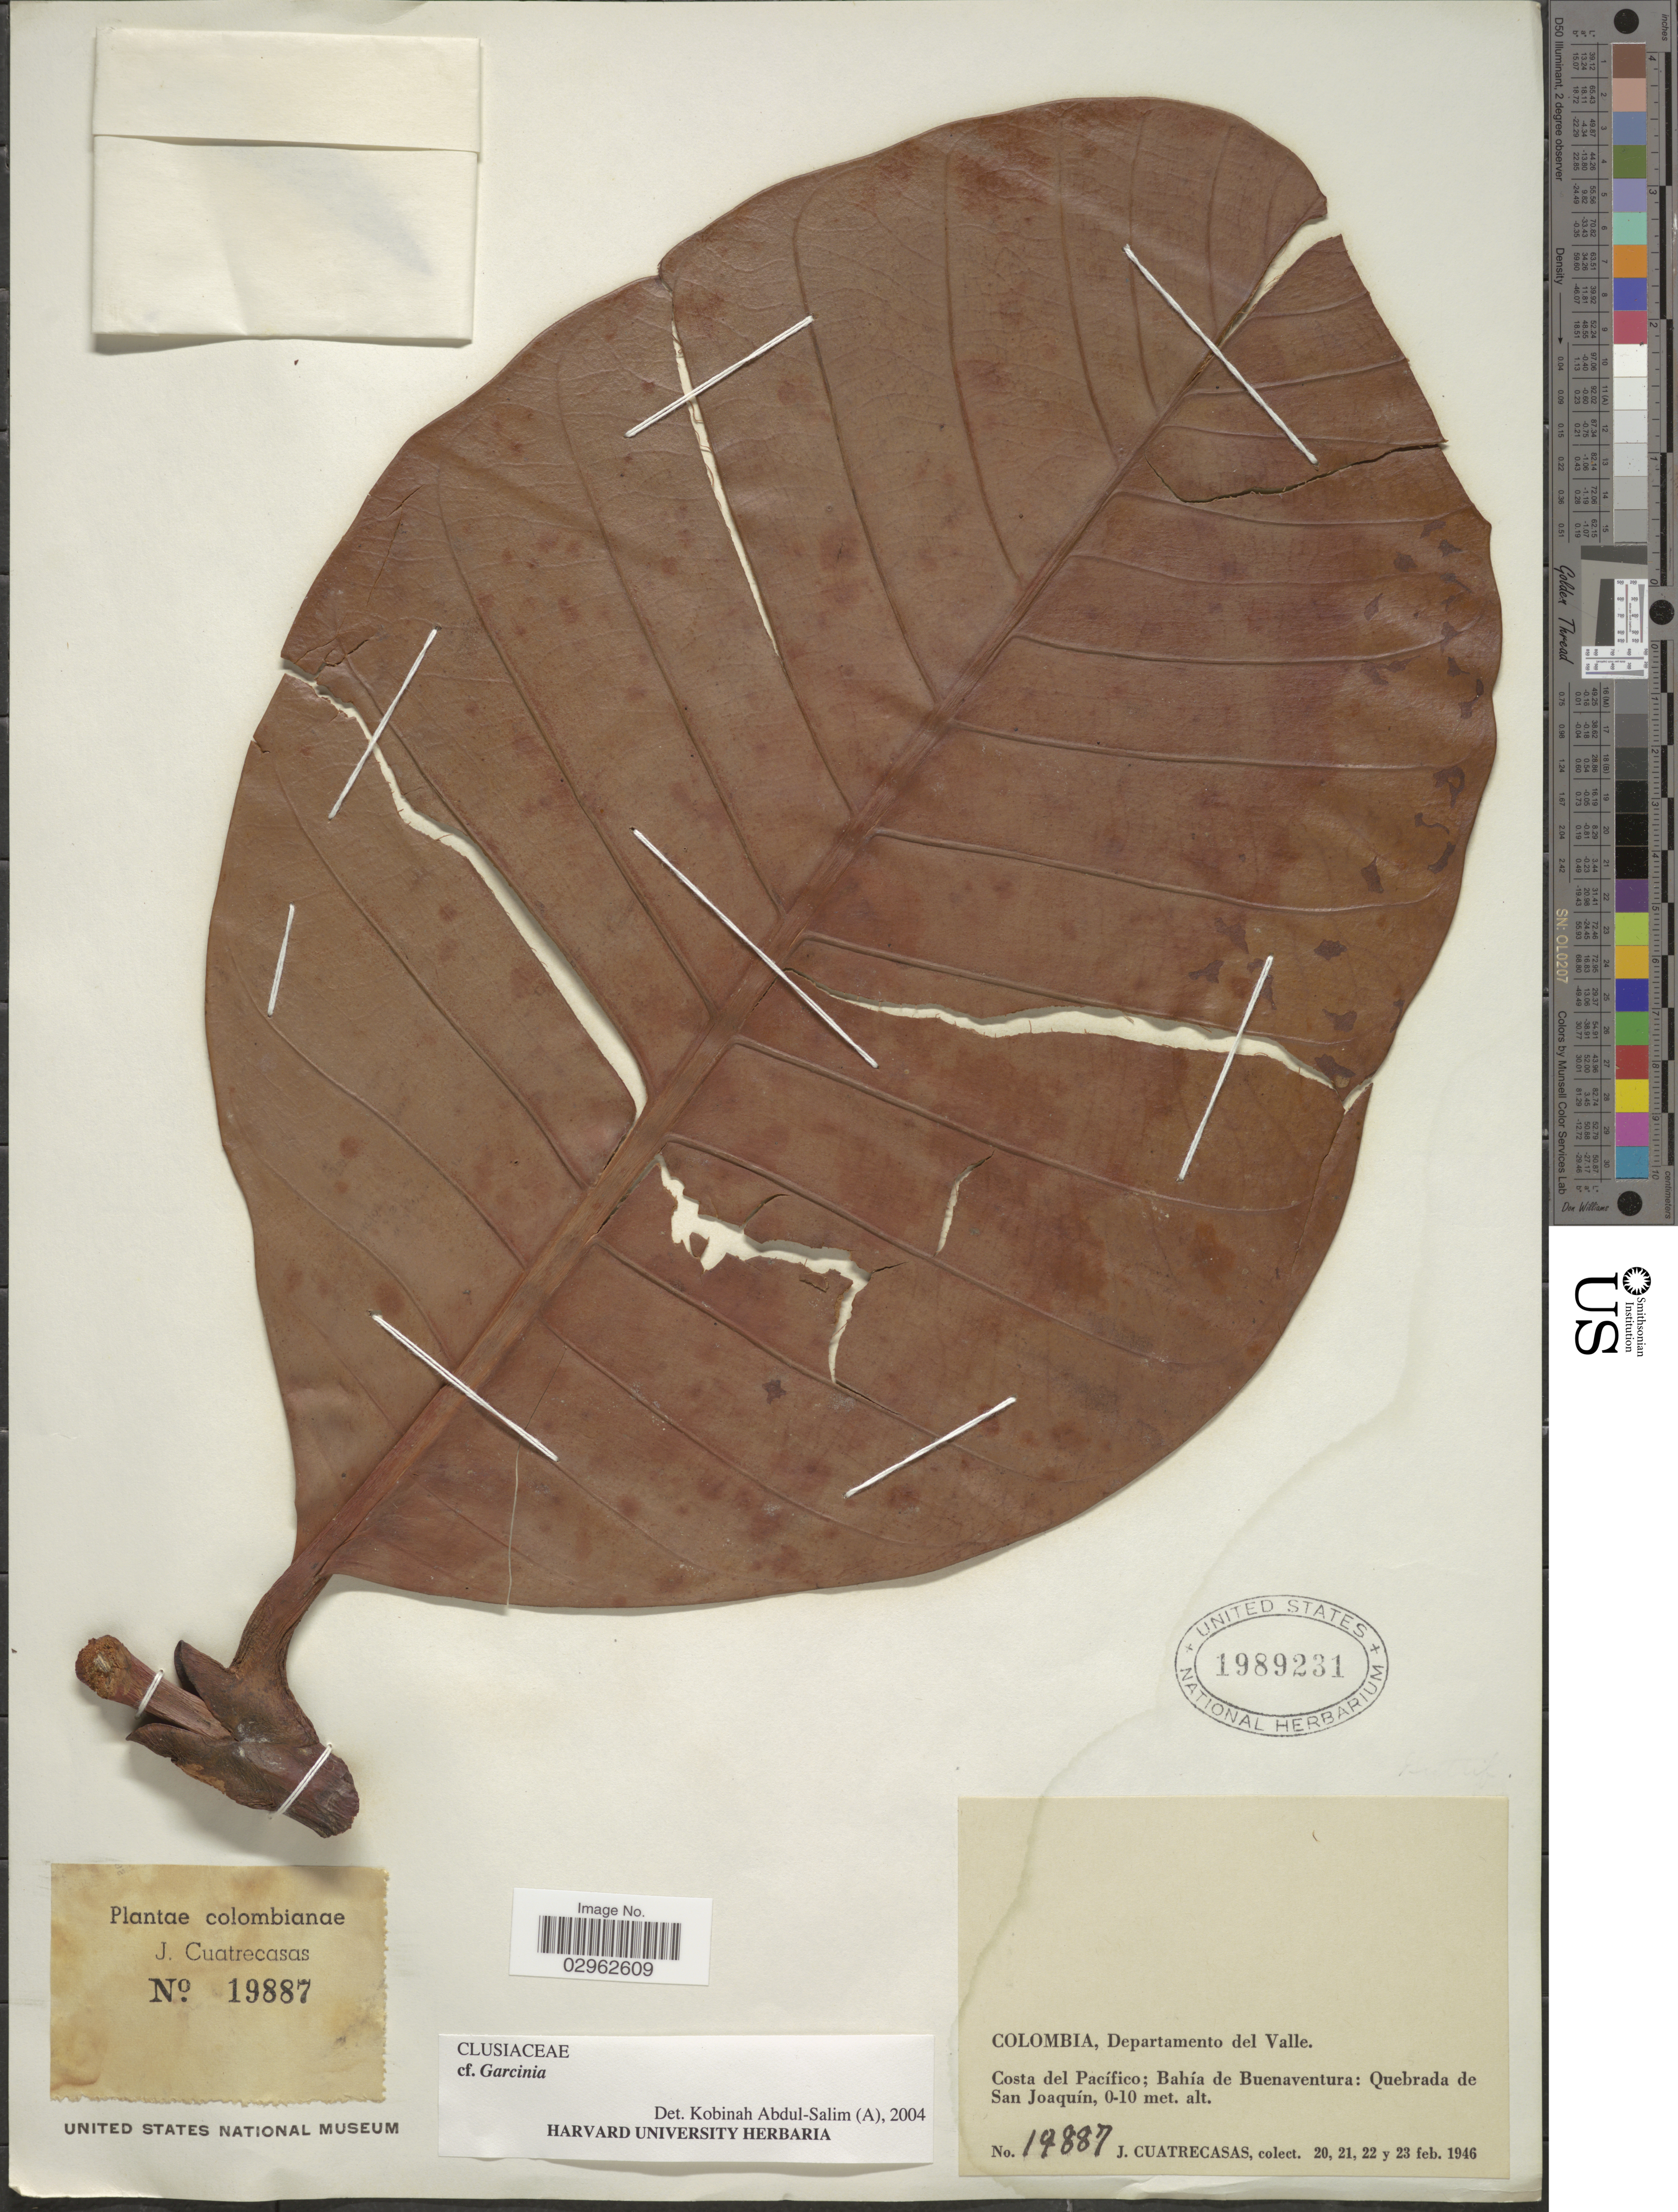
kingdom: Plantae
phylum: Tracheophyta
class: Magnoliopsida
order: Malpighiales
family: Clusiaceae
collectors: J. Cuatrecasas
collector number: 19887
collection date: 1946-02-20/1946-02-23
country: Colombia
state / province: Valle del Cauca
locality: Departamento del Valle, Costa del Pacífico; Bahía de Buenaventura: Quebrada de San Joaquín.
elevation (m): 0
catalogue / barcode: US 1989231